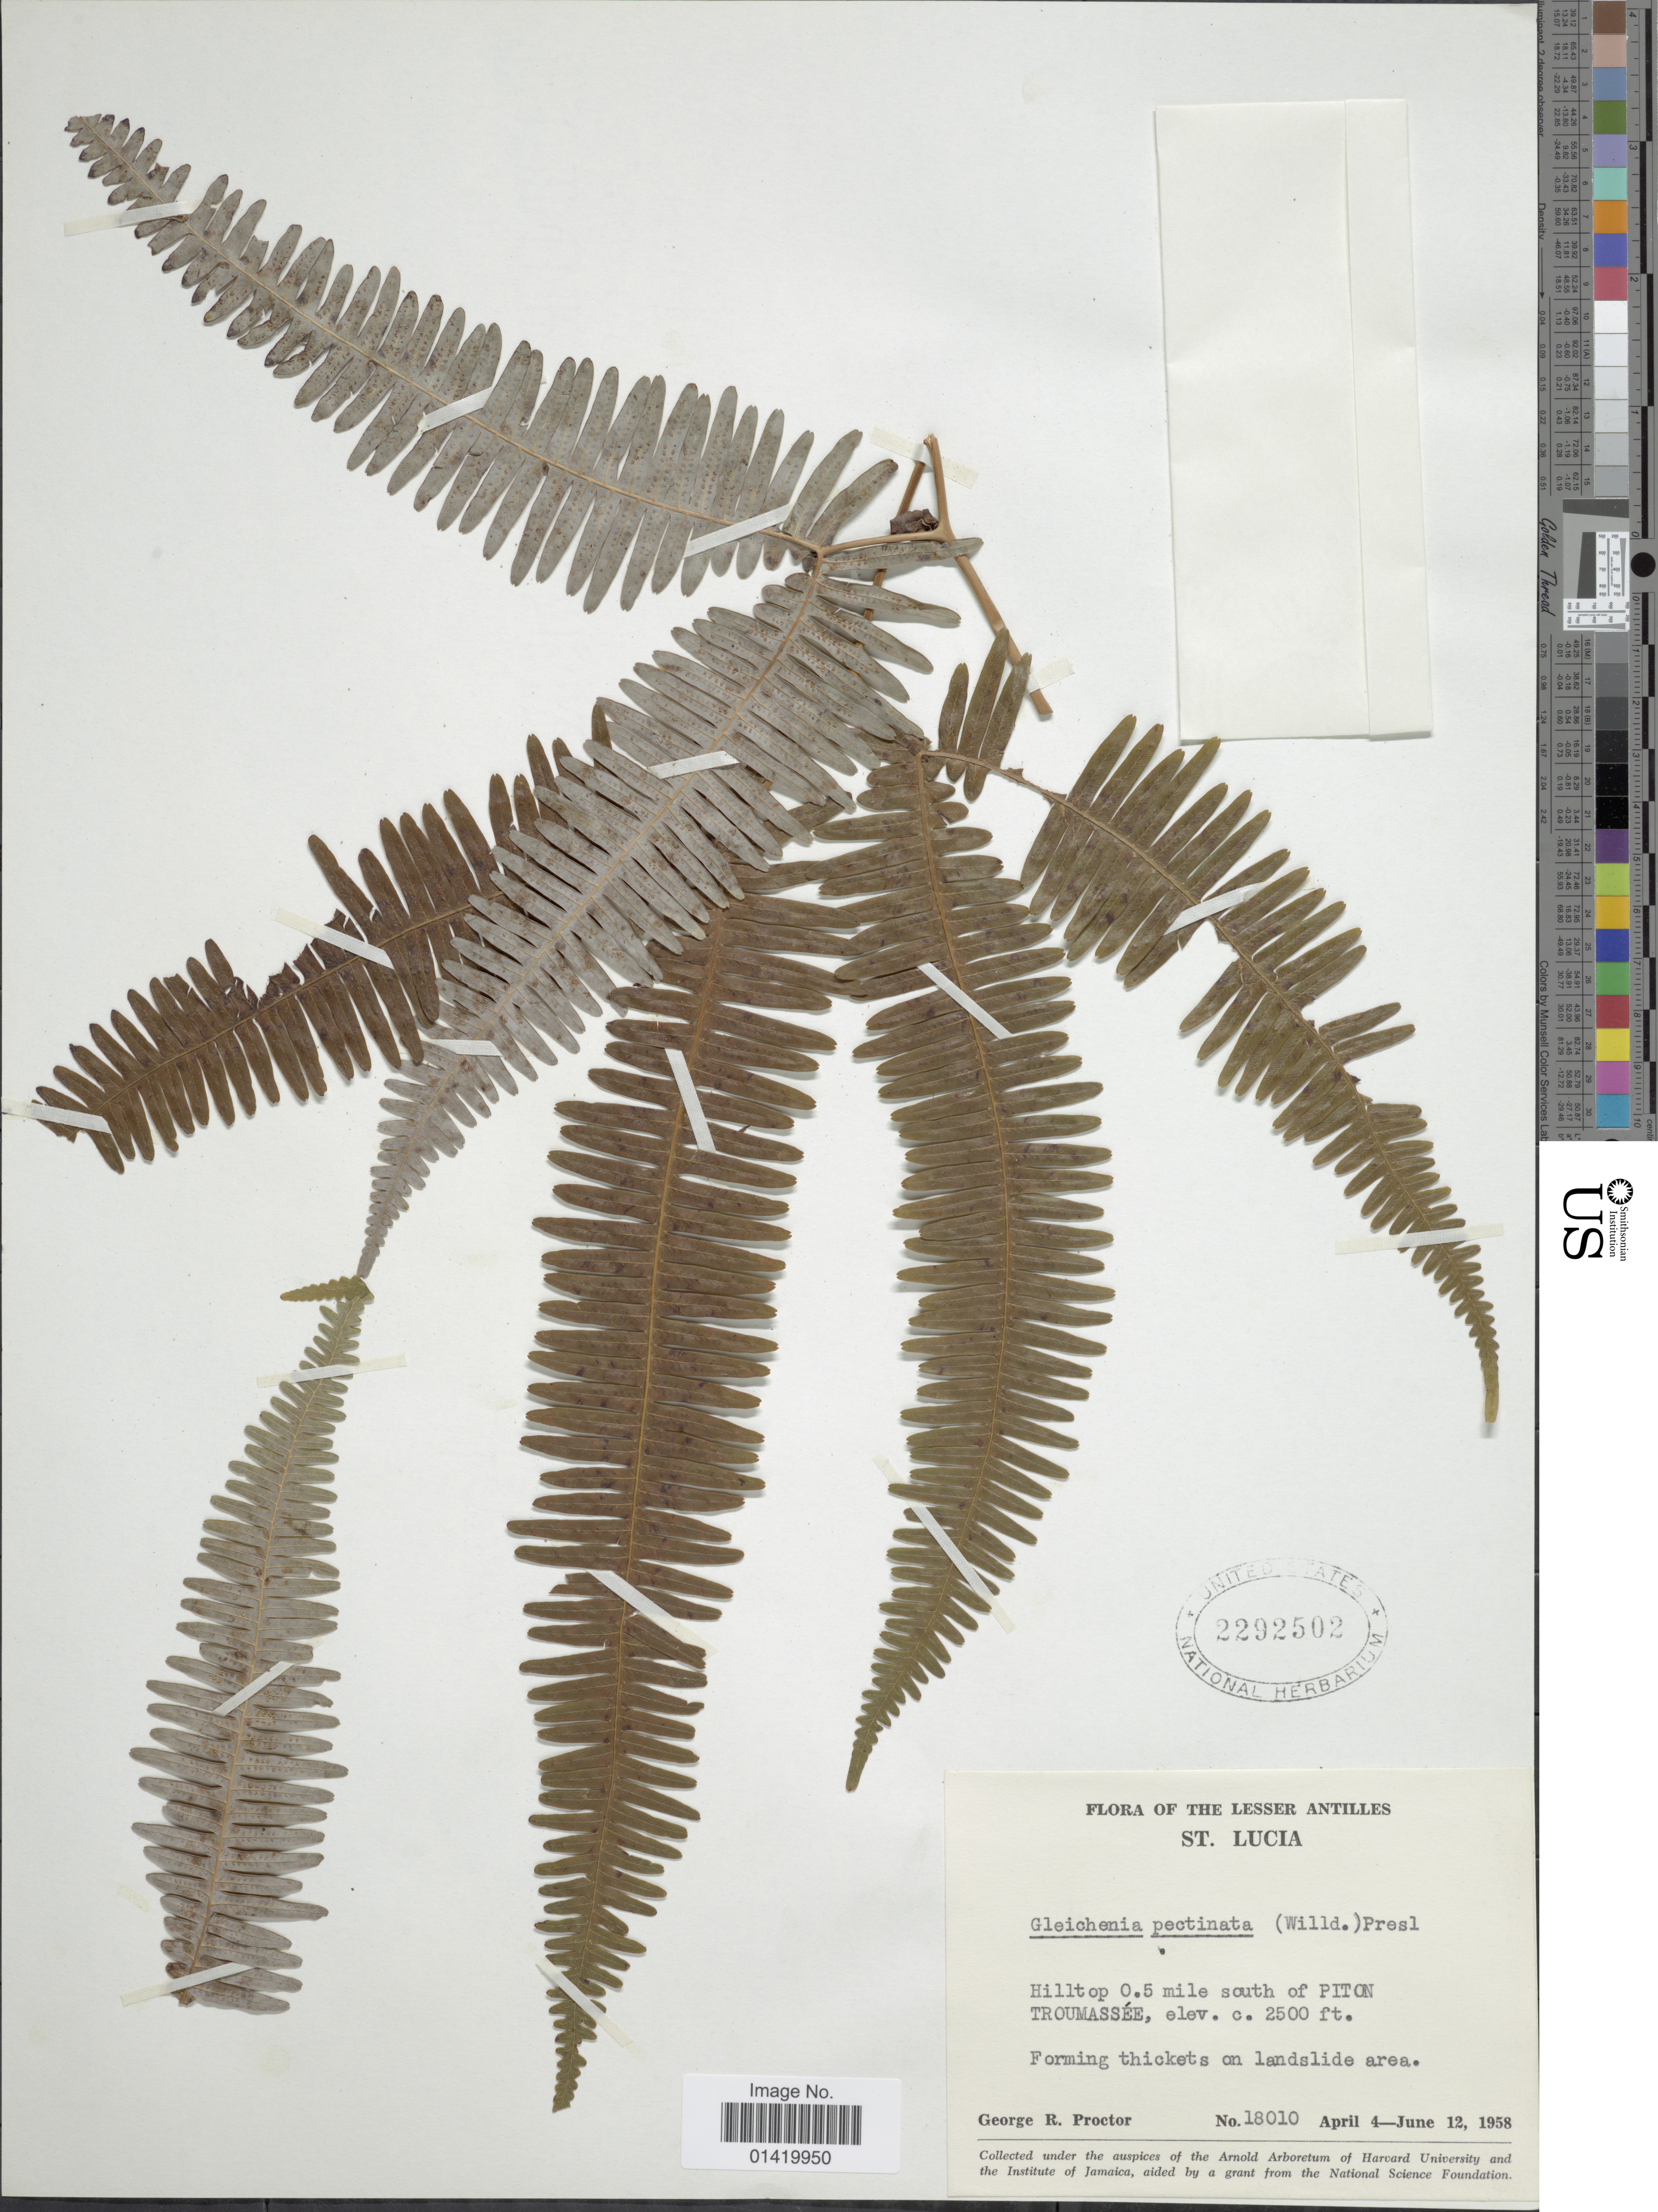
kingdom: Plantae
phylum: Tracheophyta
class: Polypodiopsida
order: Gleicheniales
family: Gleicheniaceae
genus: Gleichenella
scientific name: Gleichenella pectinata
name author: (Willd.) Ching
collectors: G. R. Proctor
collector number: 18010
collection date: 1958-04-04/1958-06-12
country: St. Lucia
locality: The Lesser Antilles, Hilltop 0.5 mile south of Piton Troumassée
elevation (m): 762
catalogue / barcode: US 2292502